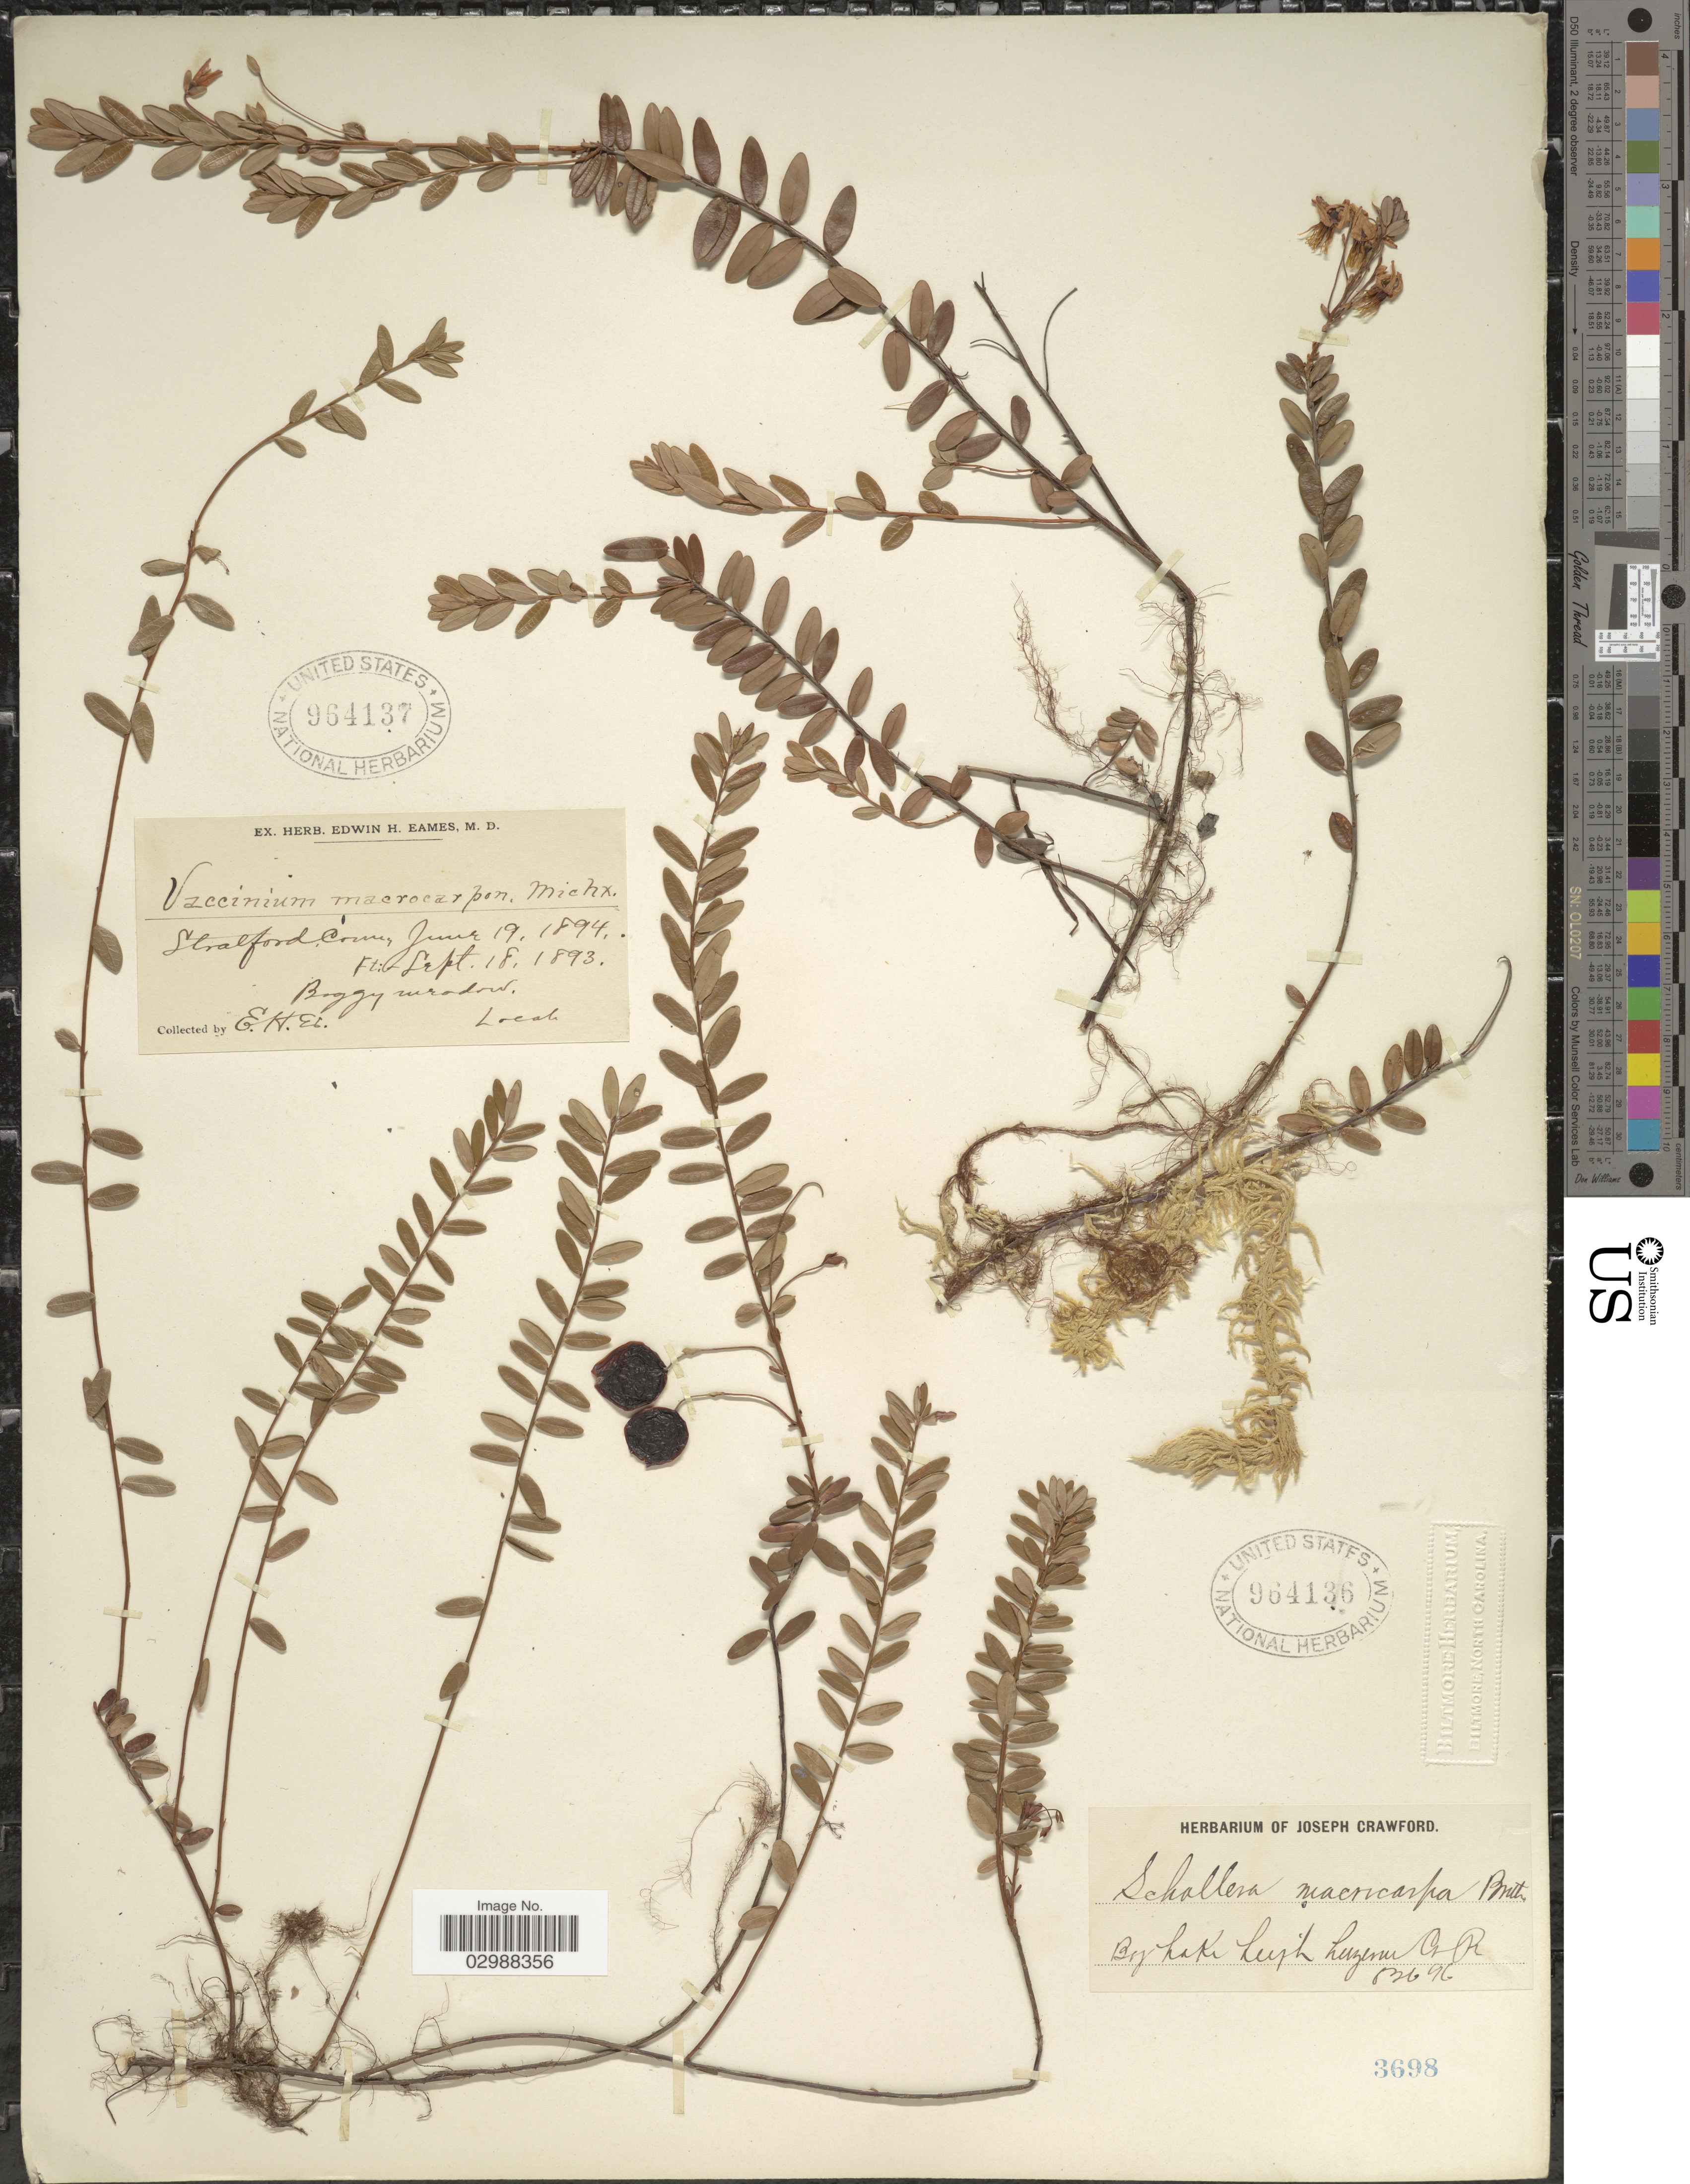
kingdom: Plantae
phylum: Tracheophyta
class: Magnoliopsida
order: Ericales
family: Ericaceae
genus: Vaccinium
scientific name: Vaccinium macrocarpon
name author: Aiton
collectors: ex herb. Joseph Crawford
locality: By Lake Lugh Luzenu G.R. [interpreted]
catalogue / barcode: US 964136